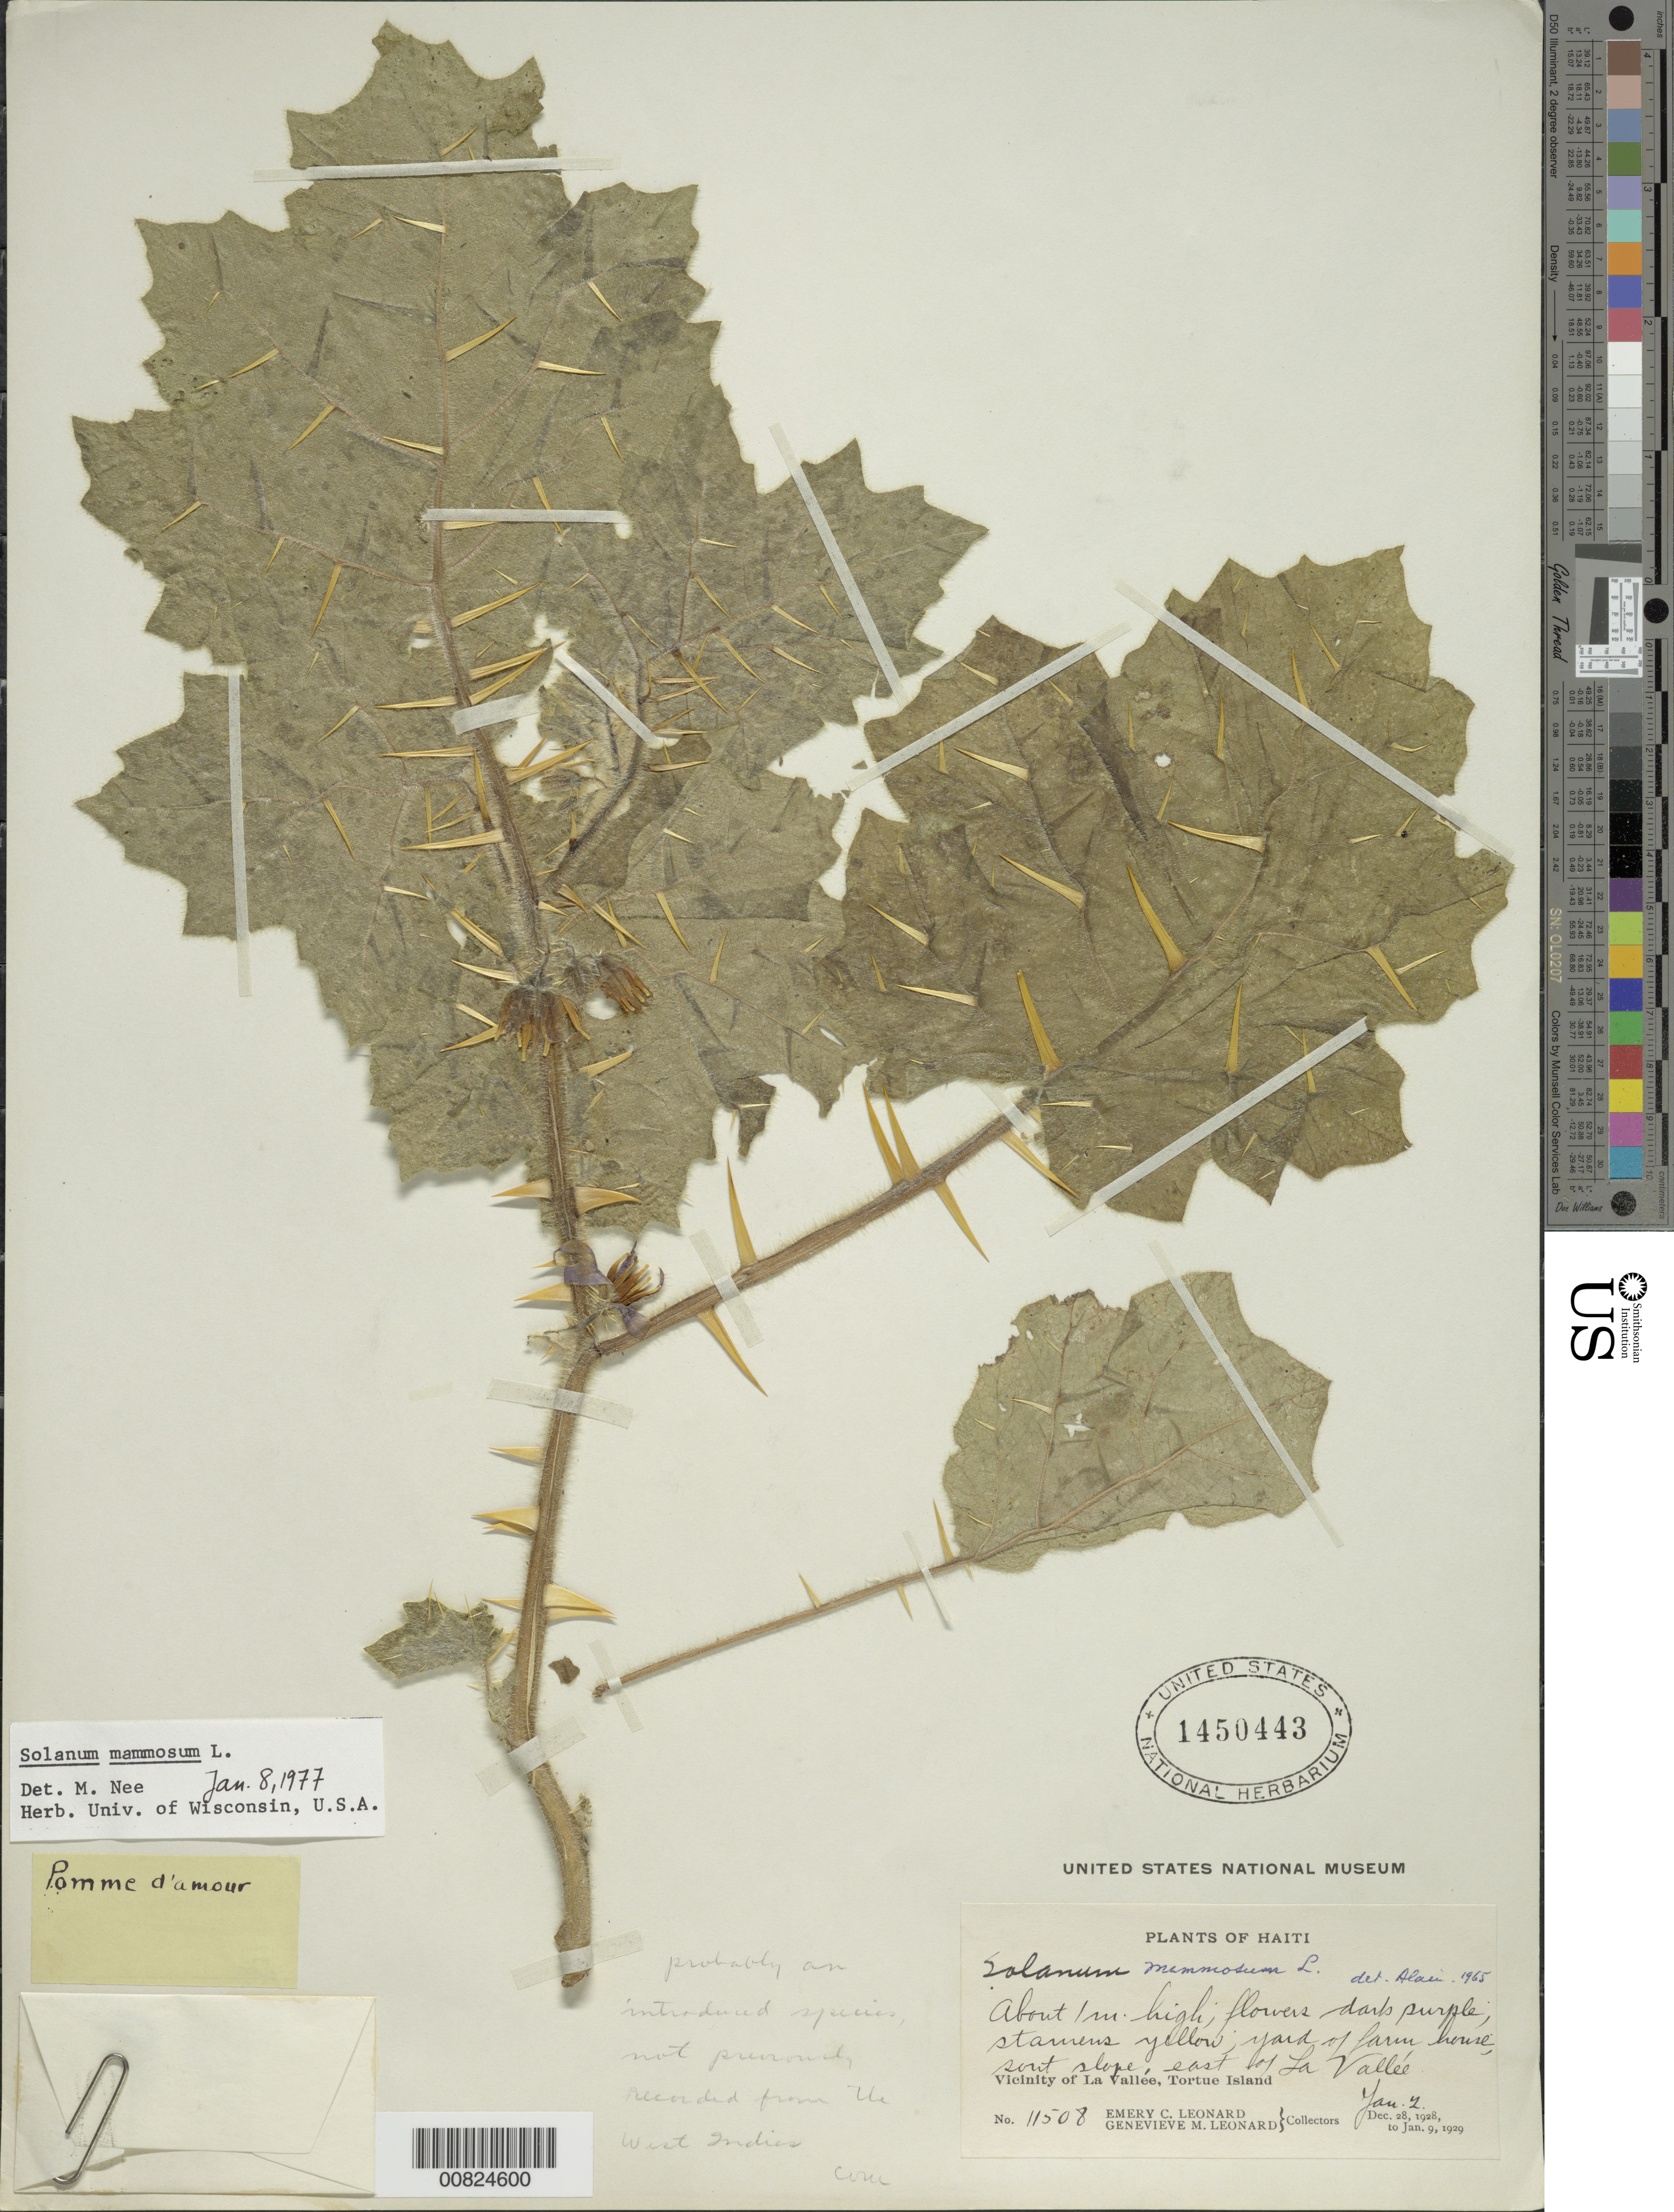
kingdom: Plantae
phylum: Tracheophyta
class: Magnoliopsida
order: Solanales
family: Solanaceae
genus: Solanum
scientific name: Solanum mammosum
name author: L.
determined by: Nee, Michael H.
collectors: E. C. Leonard & G. M. Leonard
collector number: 11508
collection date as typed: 02 Jan 1929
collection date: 1929-01-02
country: Haiti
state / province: Nord-Ouest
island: Île de la Tortue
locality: Vicinity of La Vallée, south slope, E of city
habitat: Yard of farm house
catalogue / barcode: US 1450443